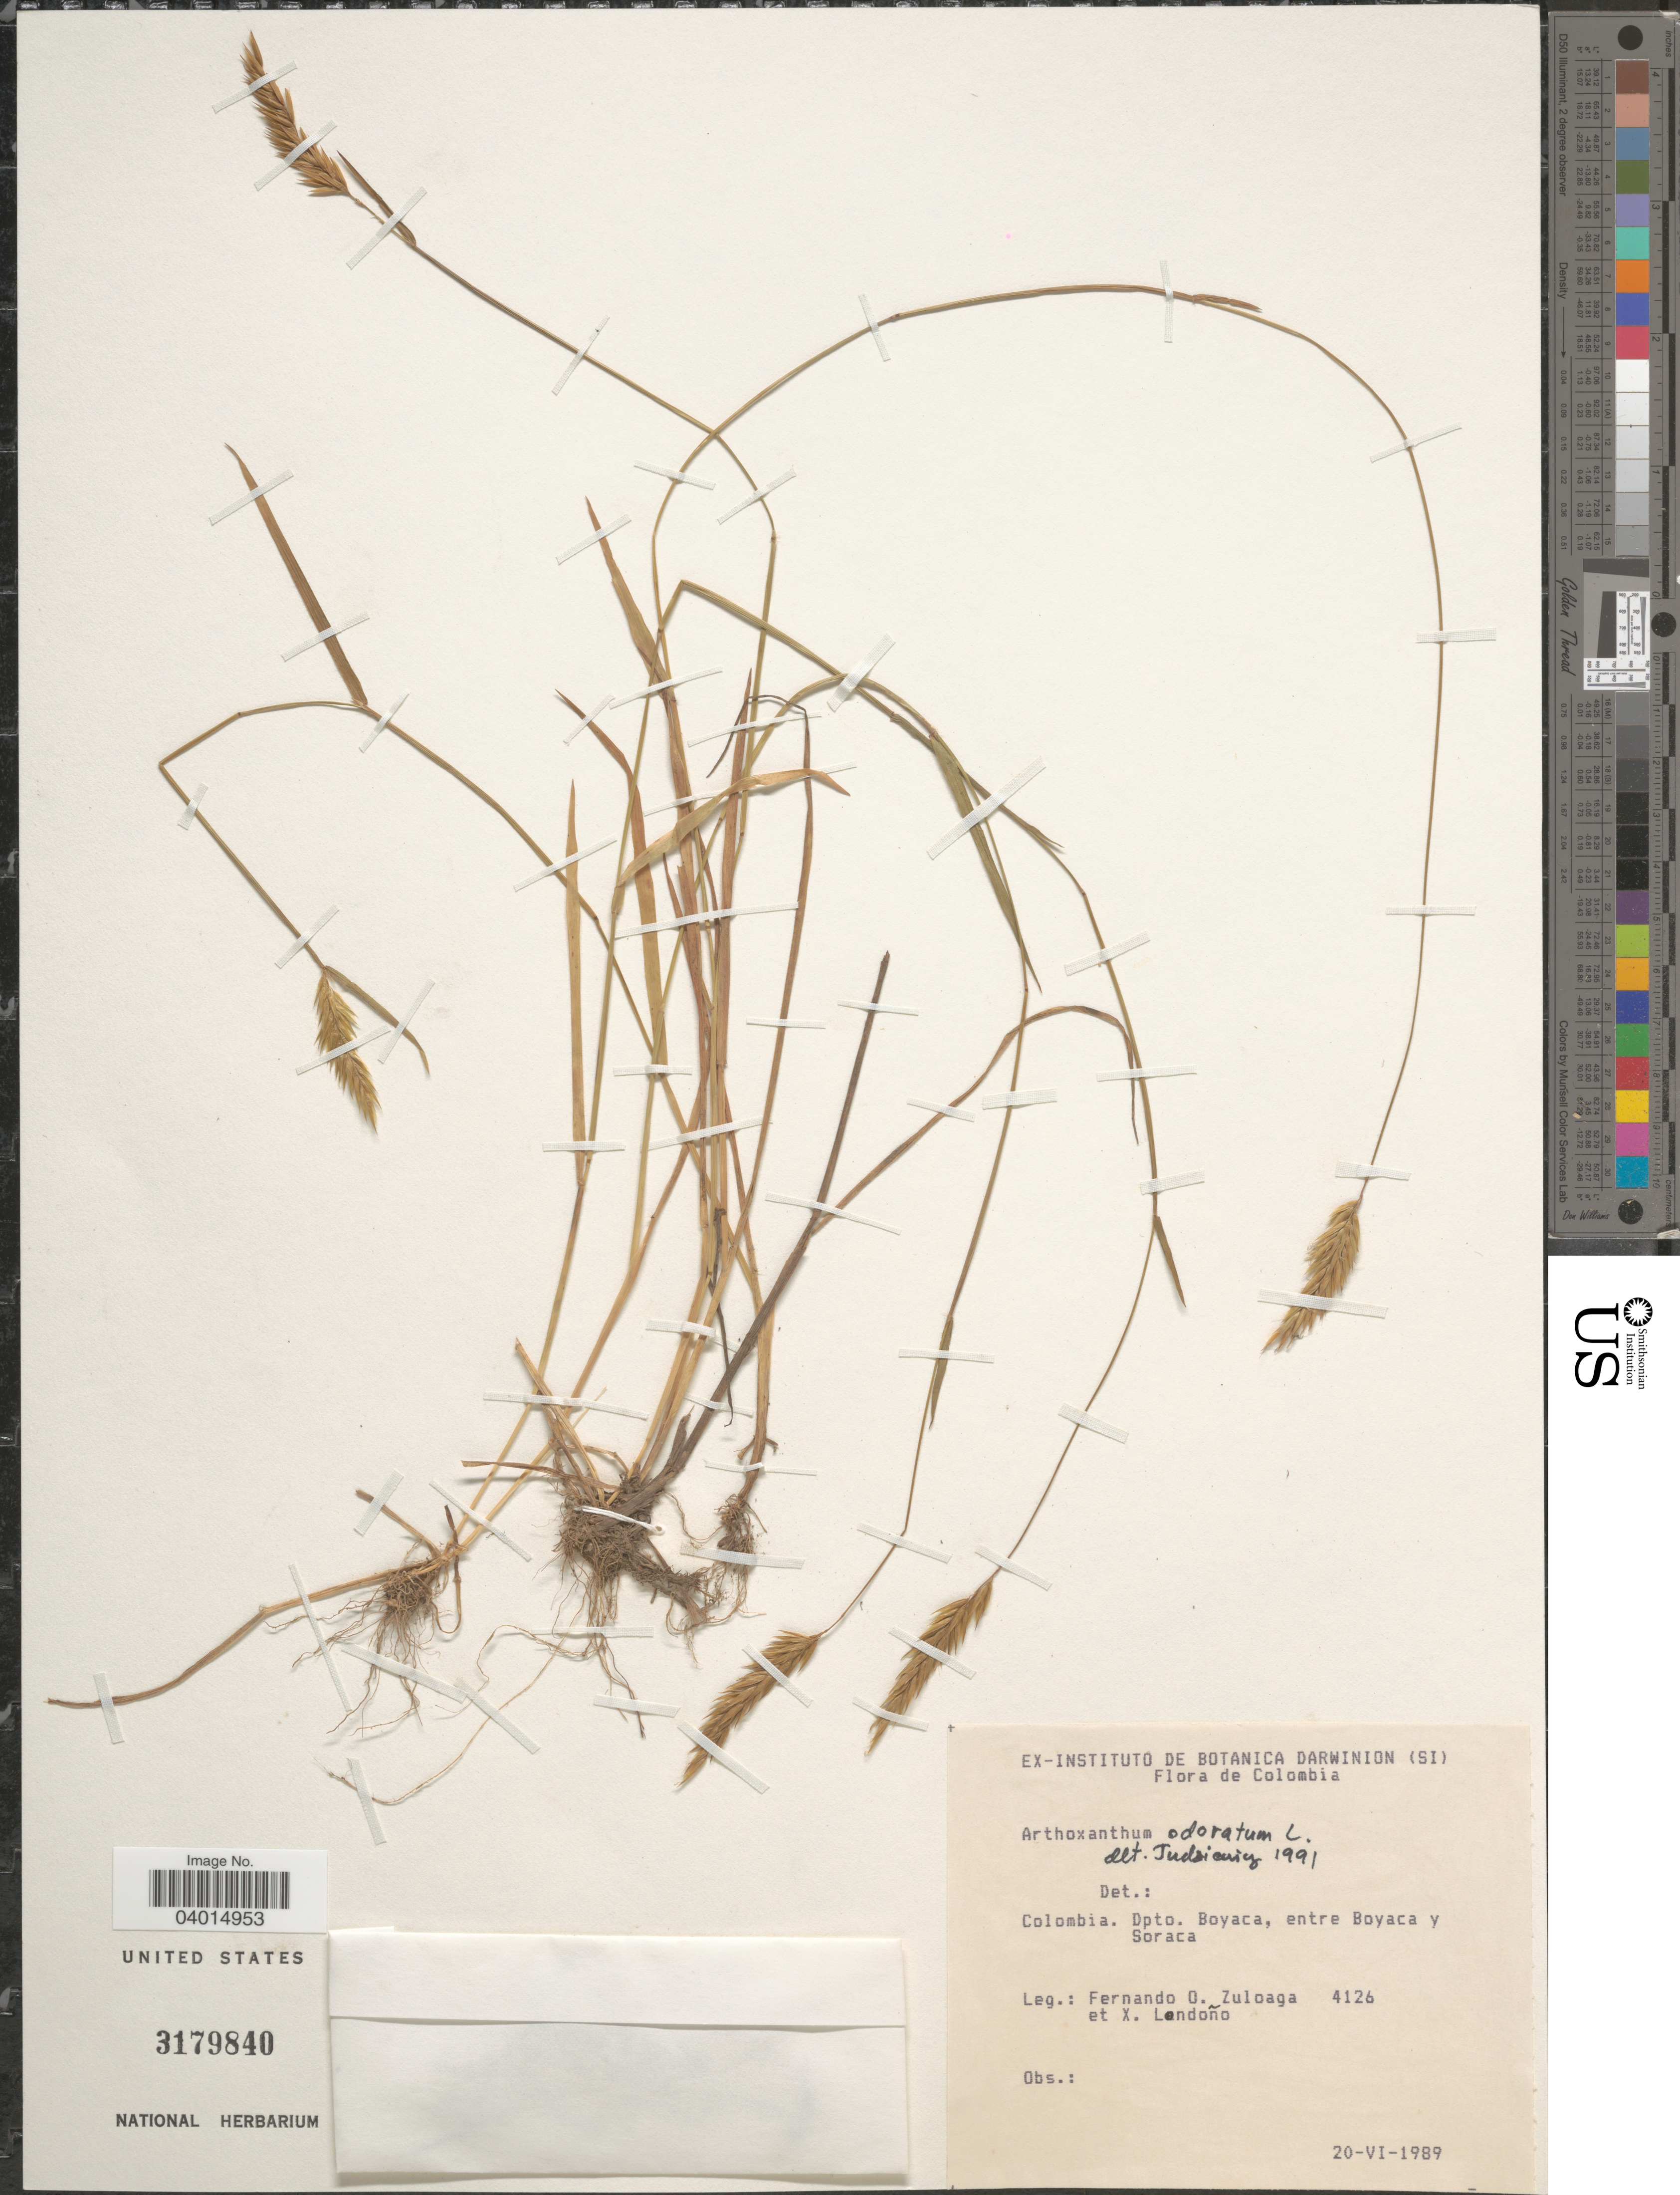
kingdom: Plantae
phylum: Tracheophyta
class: Liliopsida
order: Poales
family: Poaceae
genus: Anthoxanthum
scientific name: Anthoxanthum odoratum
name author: L.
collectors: F. O. Zuloaga & X. Londoño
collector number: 4126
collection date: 1989-06-20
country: Colombia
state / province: Boyacá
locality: Depto. Boyaca, entre Boyaca y Soraca.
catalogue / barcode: US 3179840